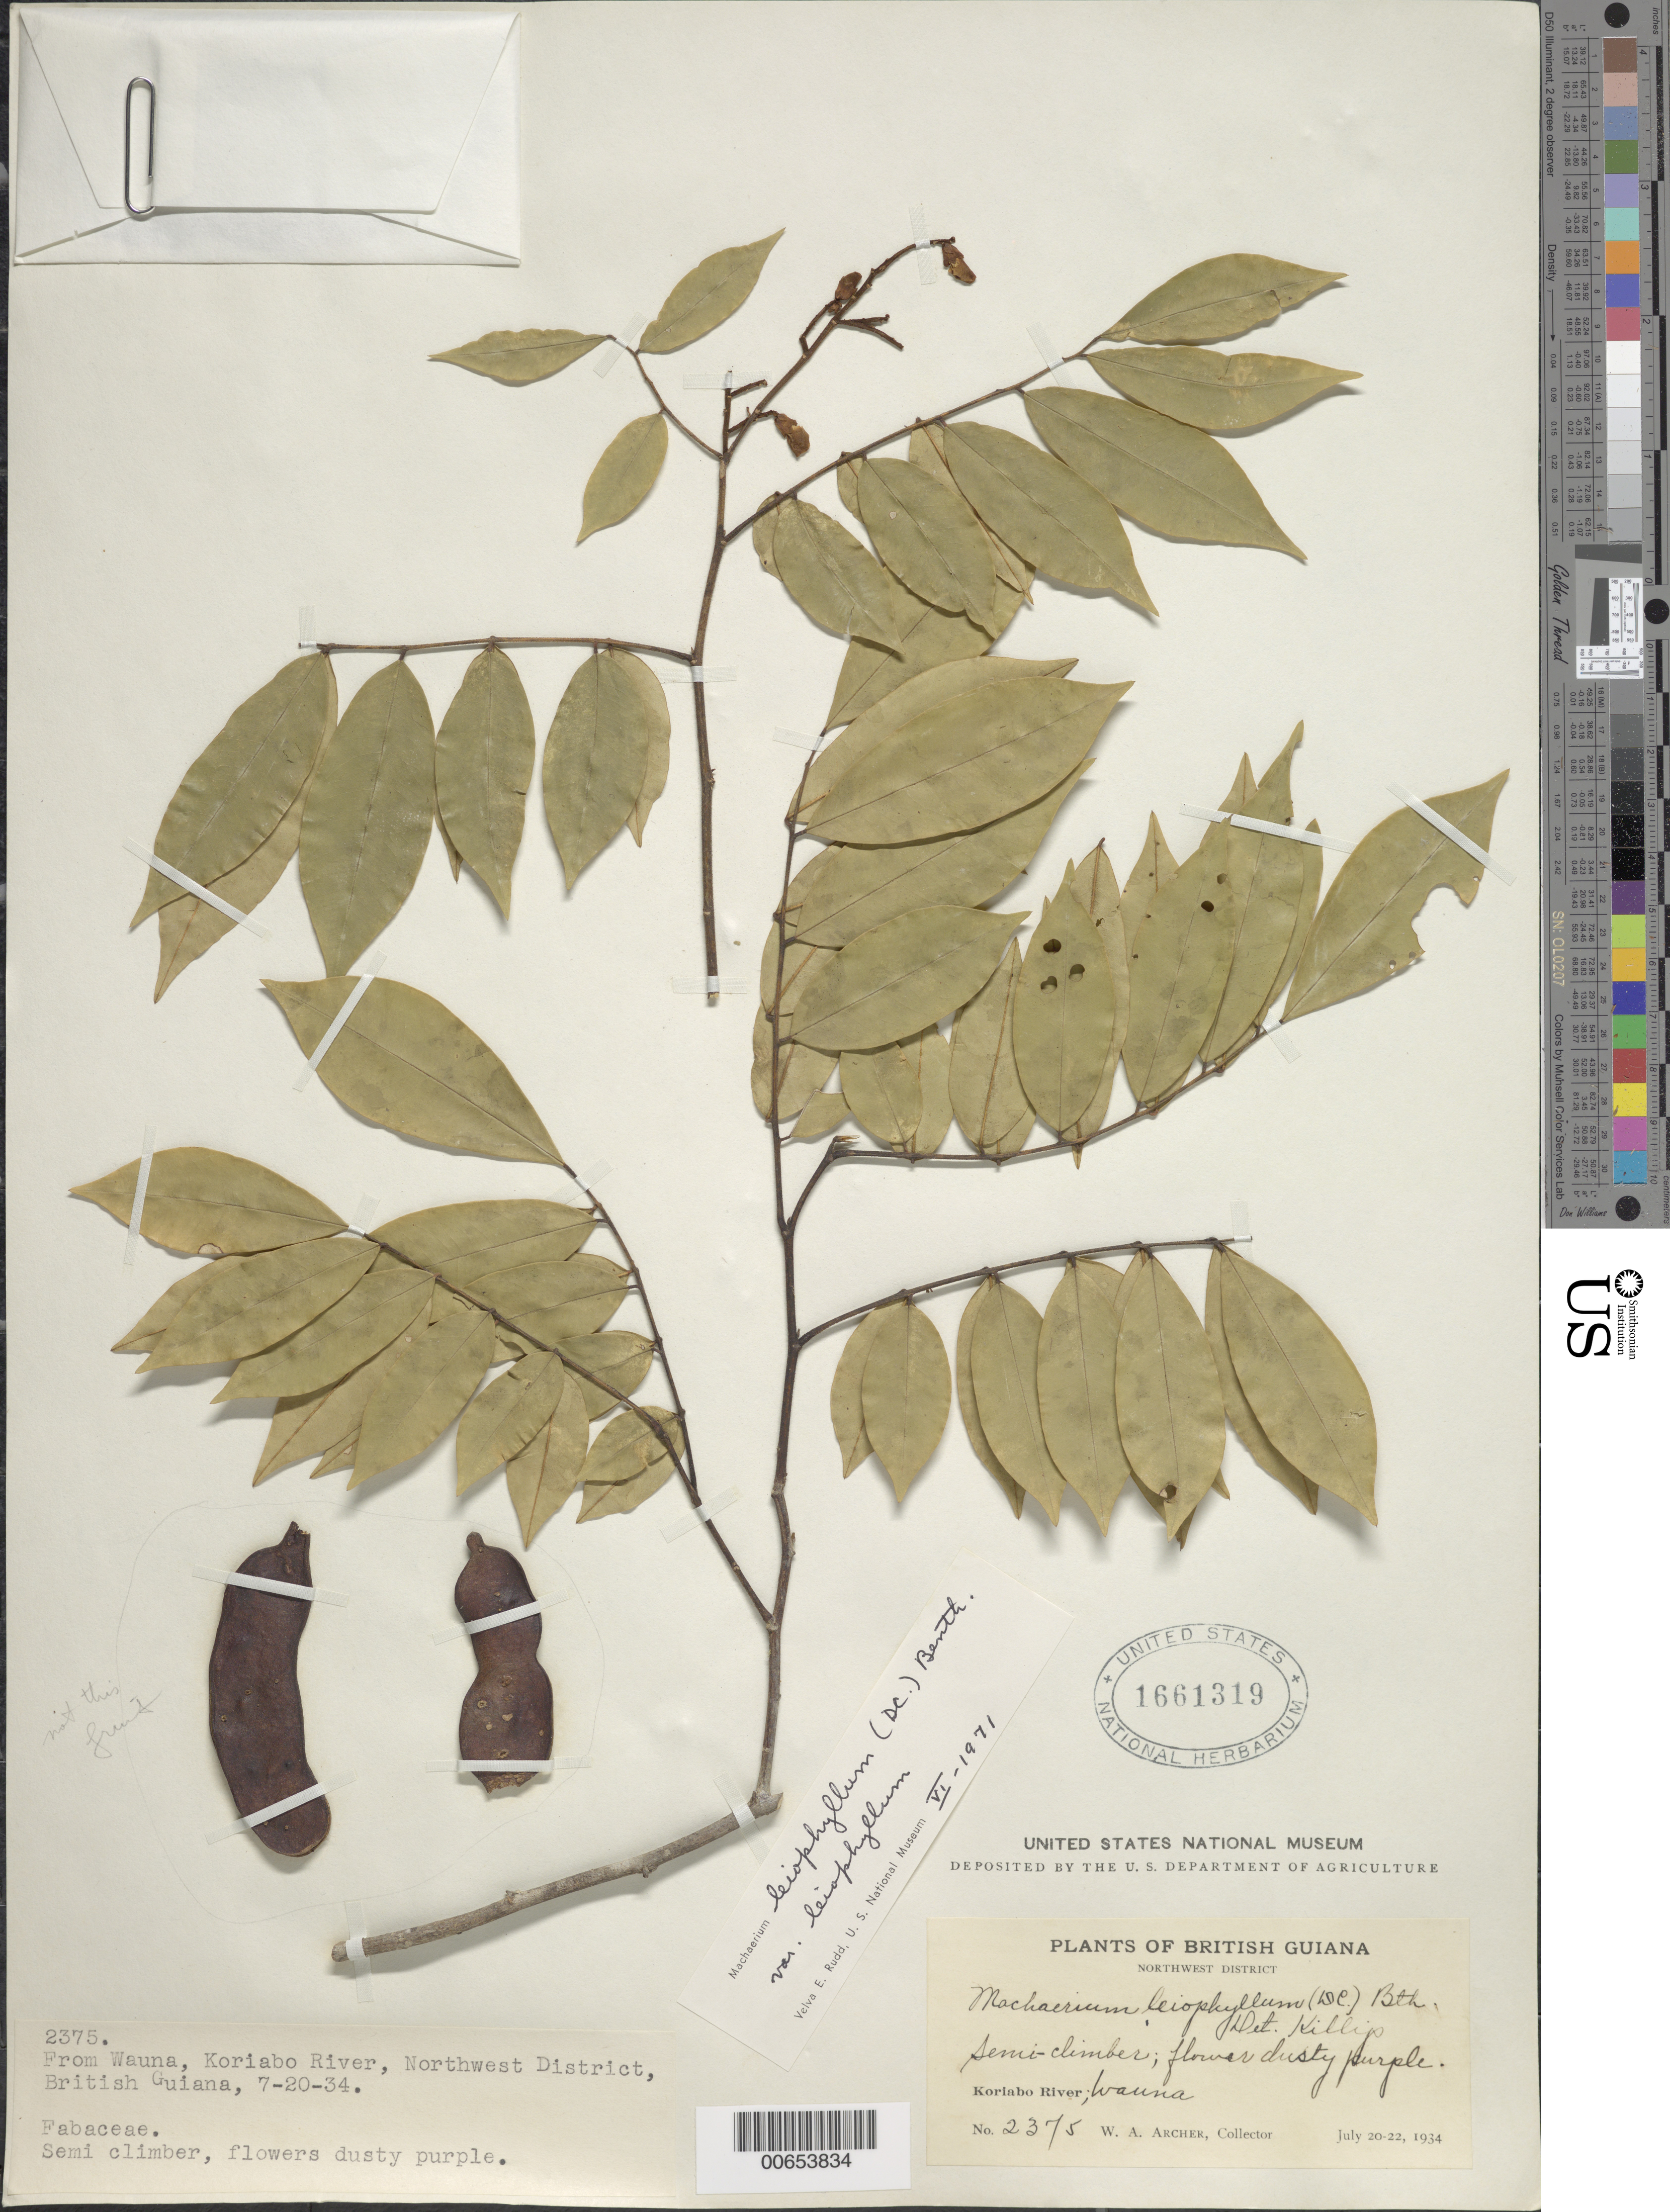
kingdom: Plantae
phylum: Tracheophyta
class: Magnoliopsida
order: Fabales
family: Fabaceae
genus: Machaerium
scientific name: Machaerium leiophyllum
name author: (DC.) Benth.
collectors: W. A. Archer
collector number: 2375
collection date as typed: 20-Jul-34 to 22-Jul-34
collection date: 1934-07-20/1934-07-22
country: Guyana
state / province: Barima-Waini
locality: Koriabo R., Wauna, NW Dist.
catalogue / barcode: US 1661319